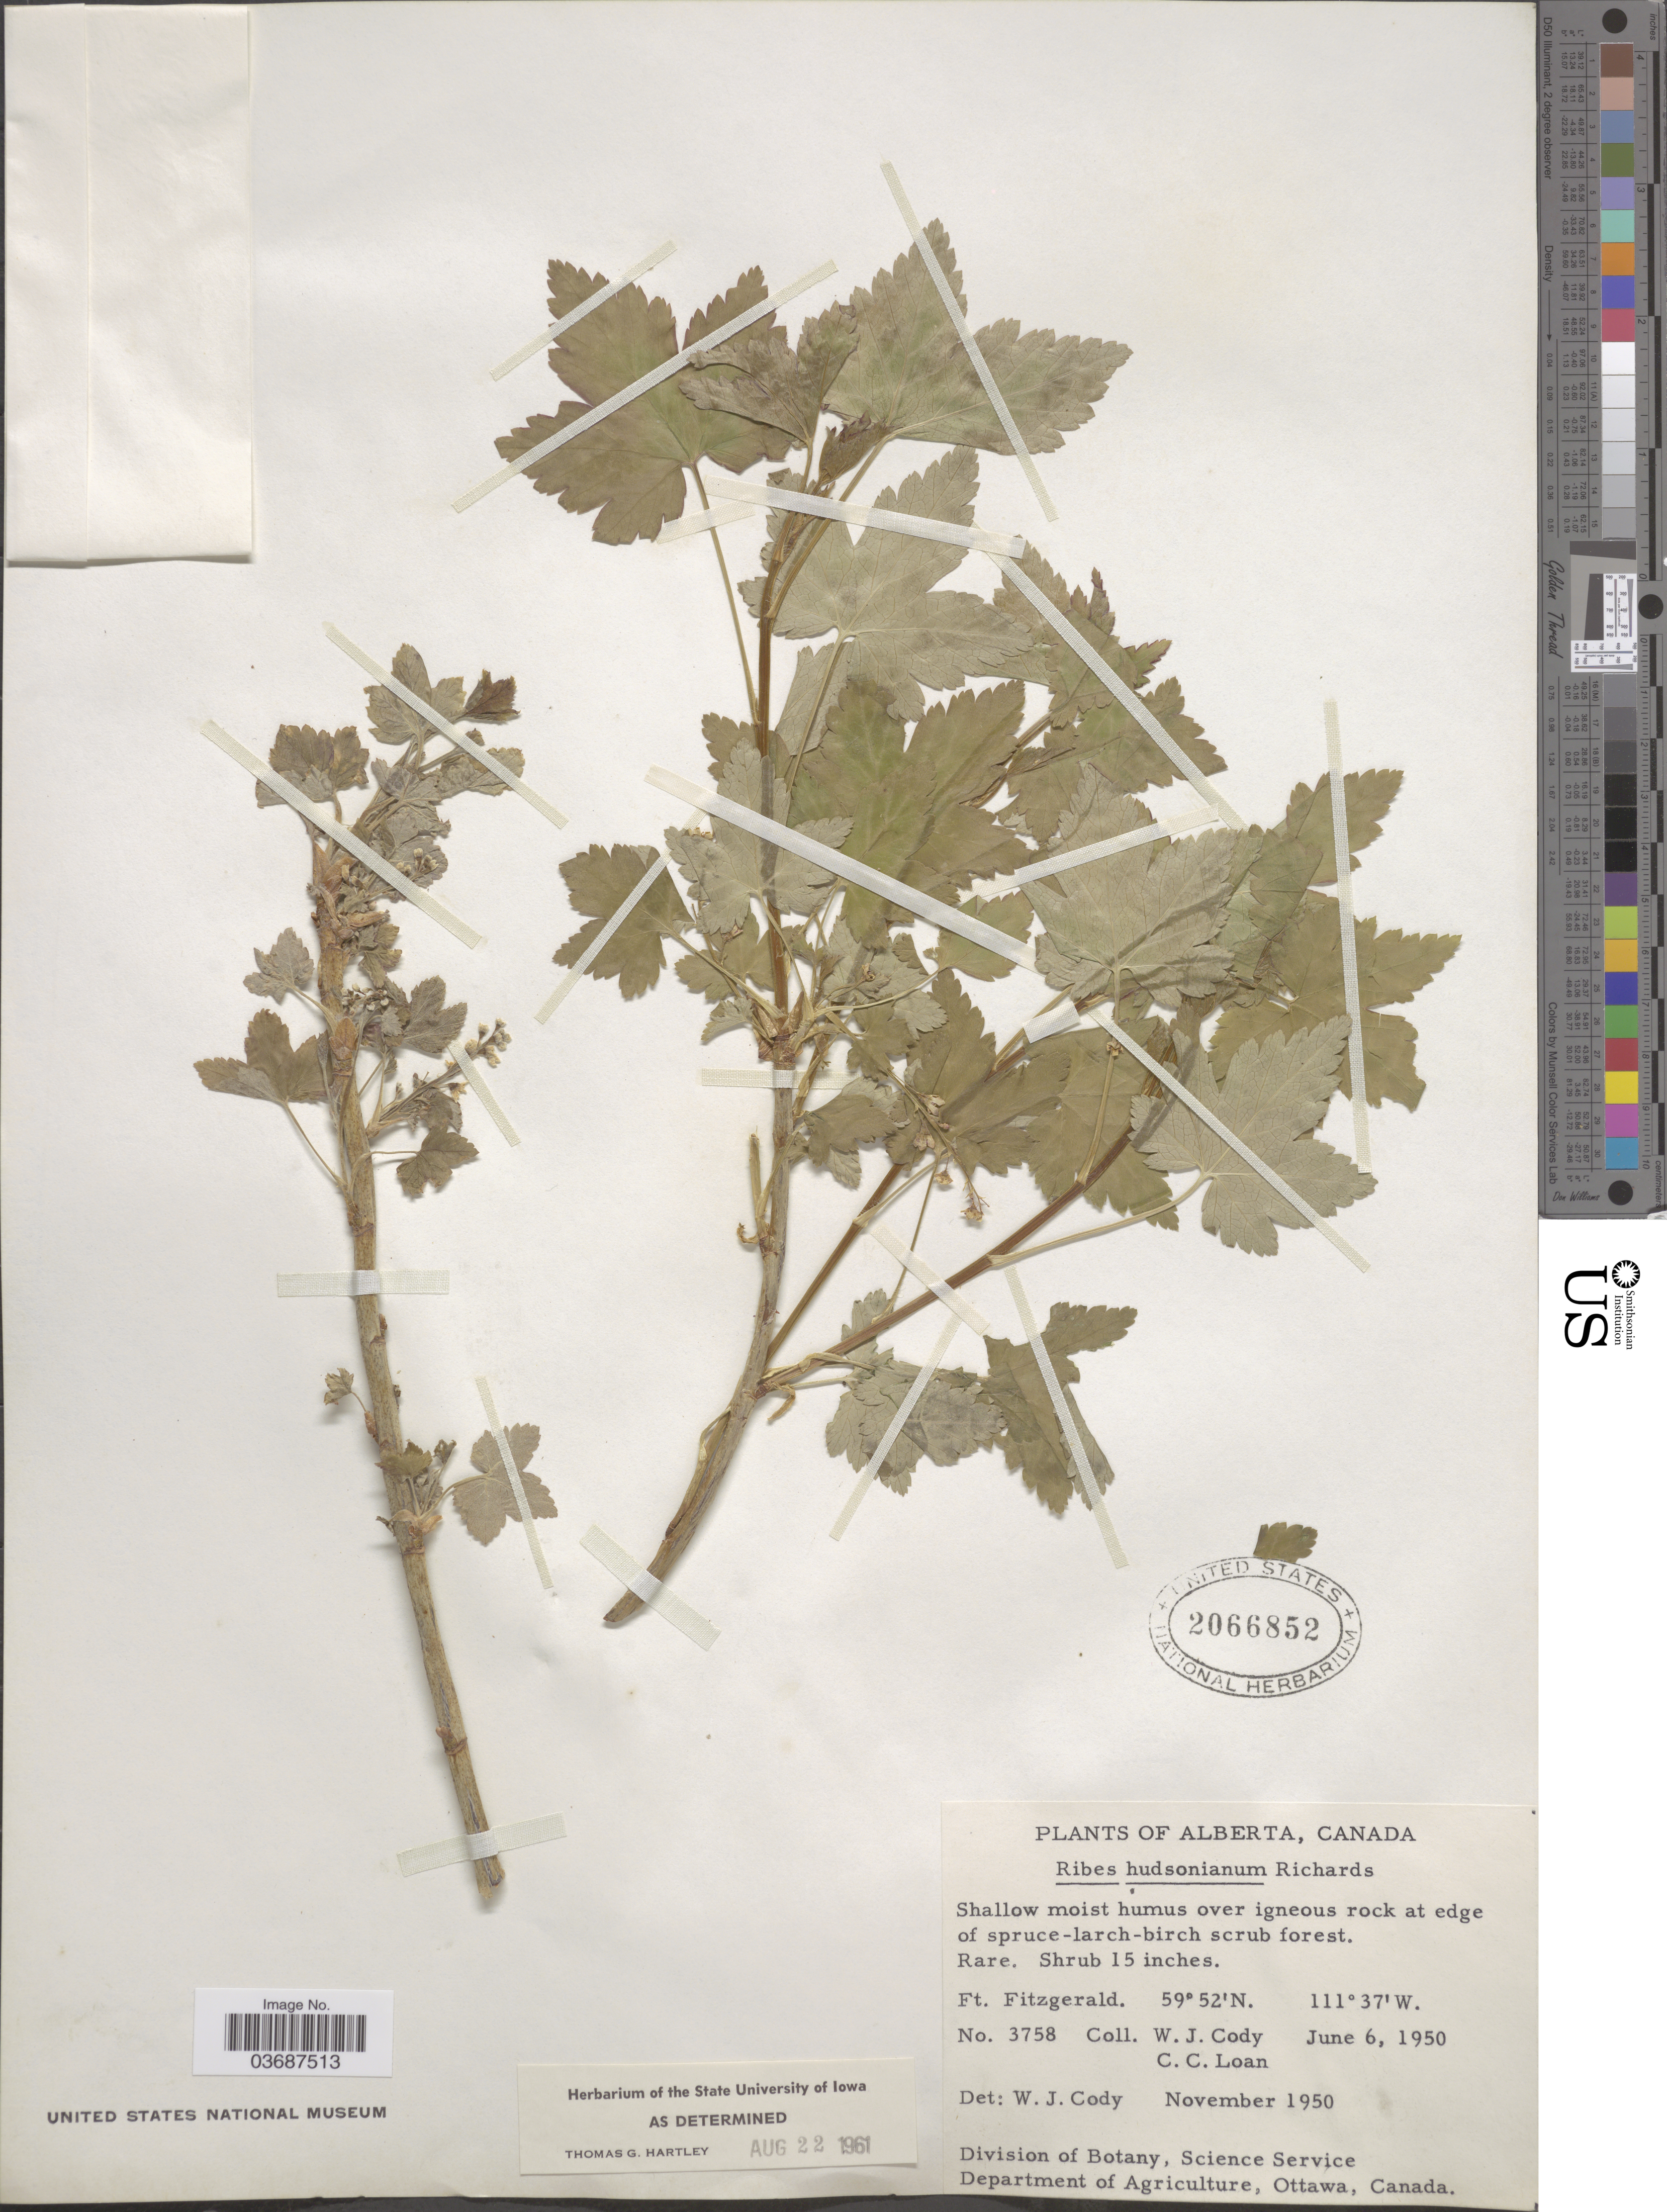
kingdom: Plantae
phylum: Tracheophyta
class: Magnoliopsida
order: Saxifragales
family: Grossulariaceae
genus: Ribes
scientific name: Ribes hudsonianum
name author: Richardson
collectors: W. Cody & C. Loan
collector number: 3758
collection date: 1950-06-06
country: Canada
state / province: Alberta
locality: Ft. Fitzgerald.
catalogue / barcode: US 2066852